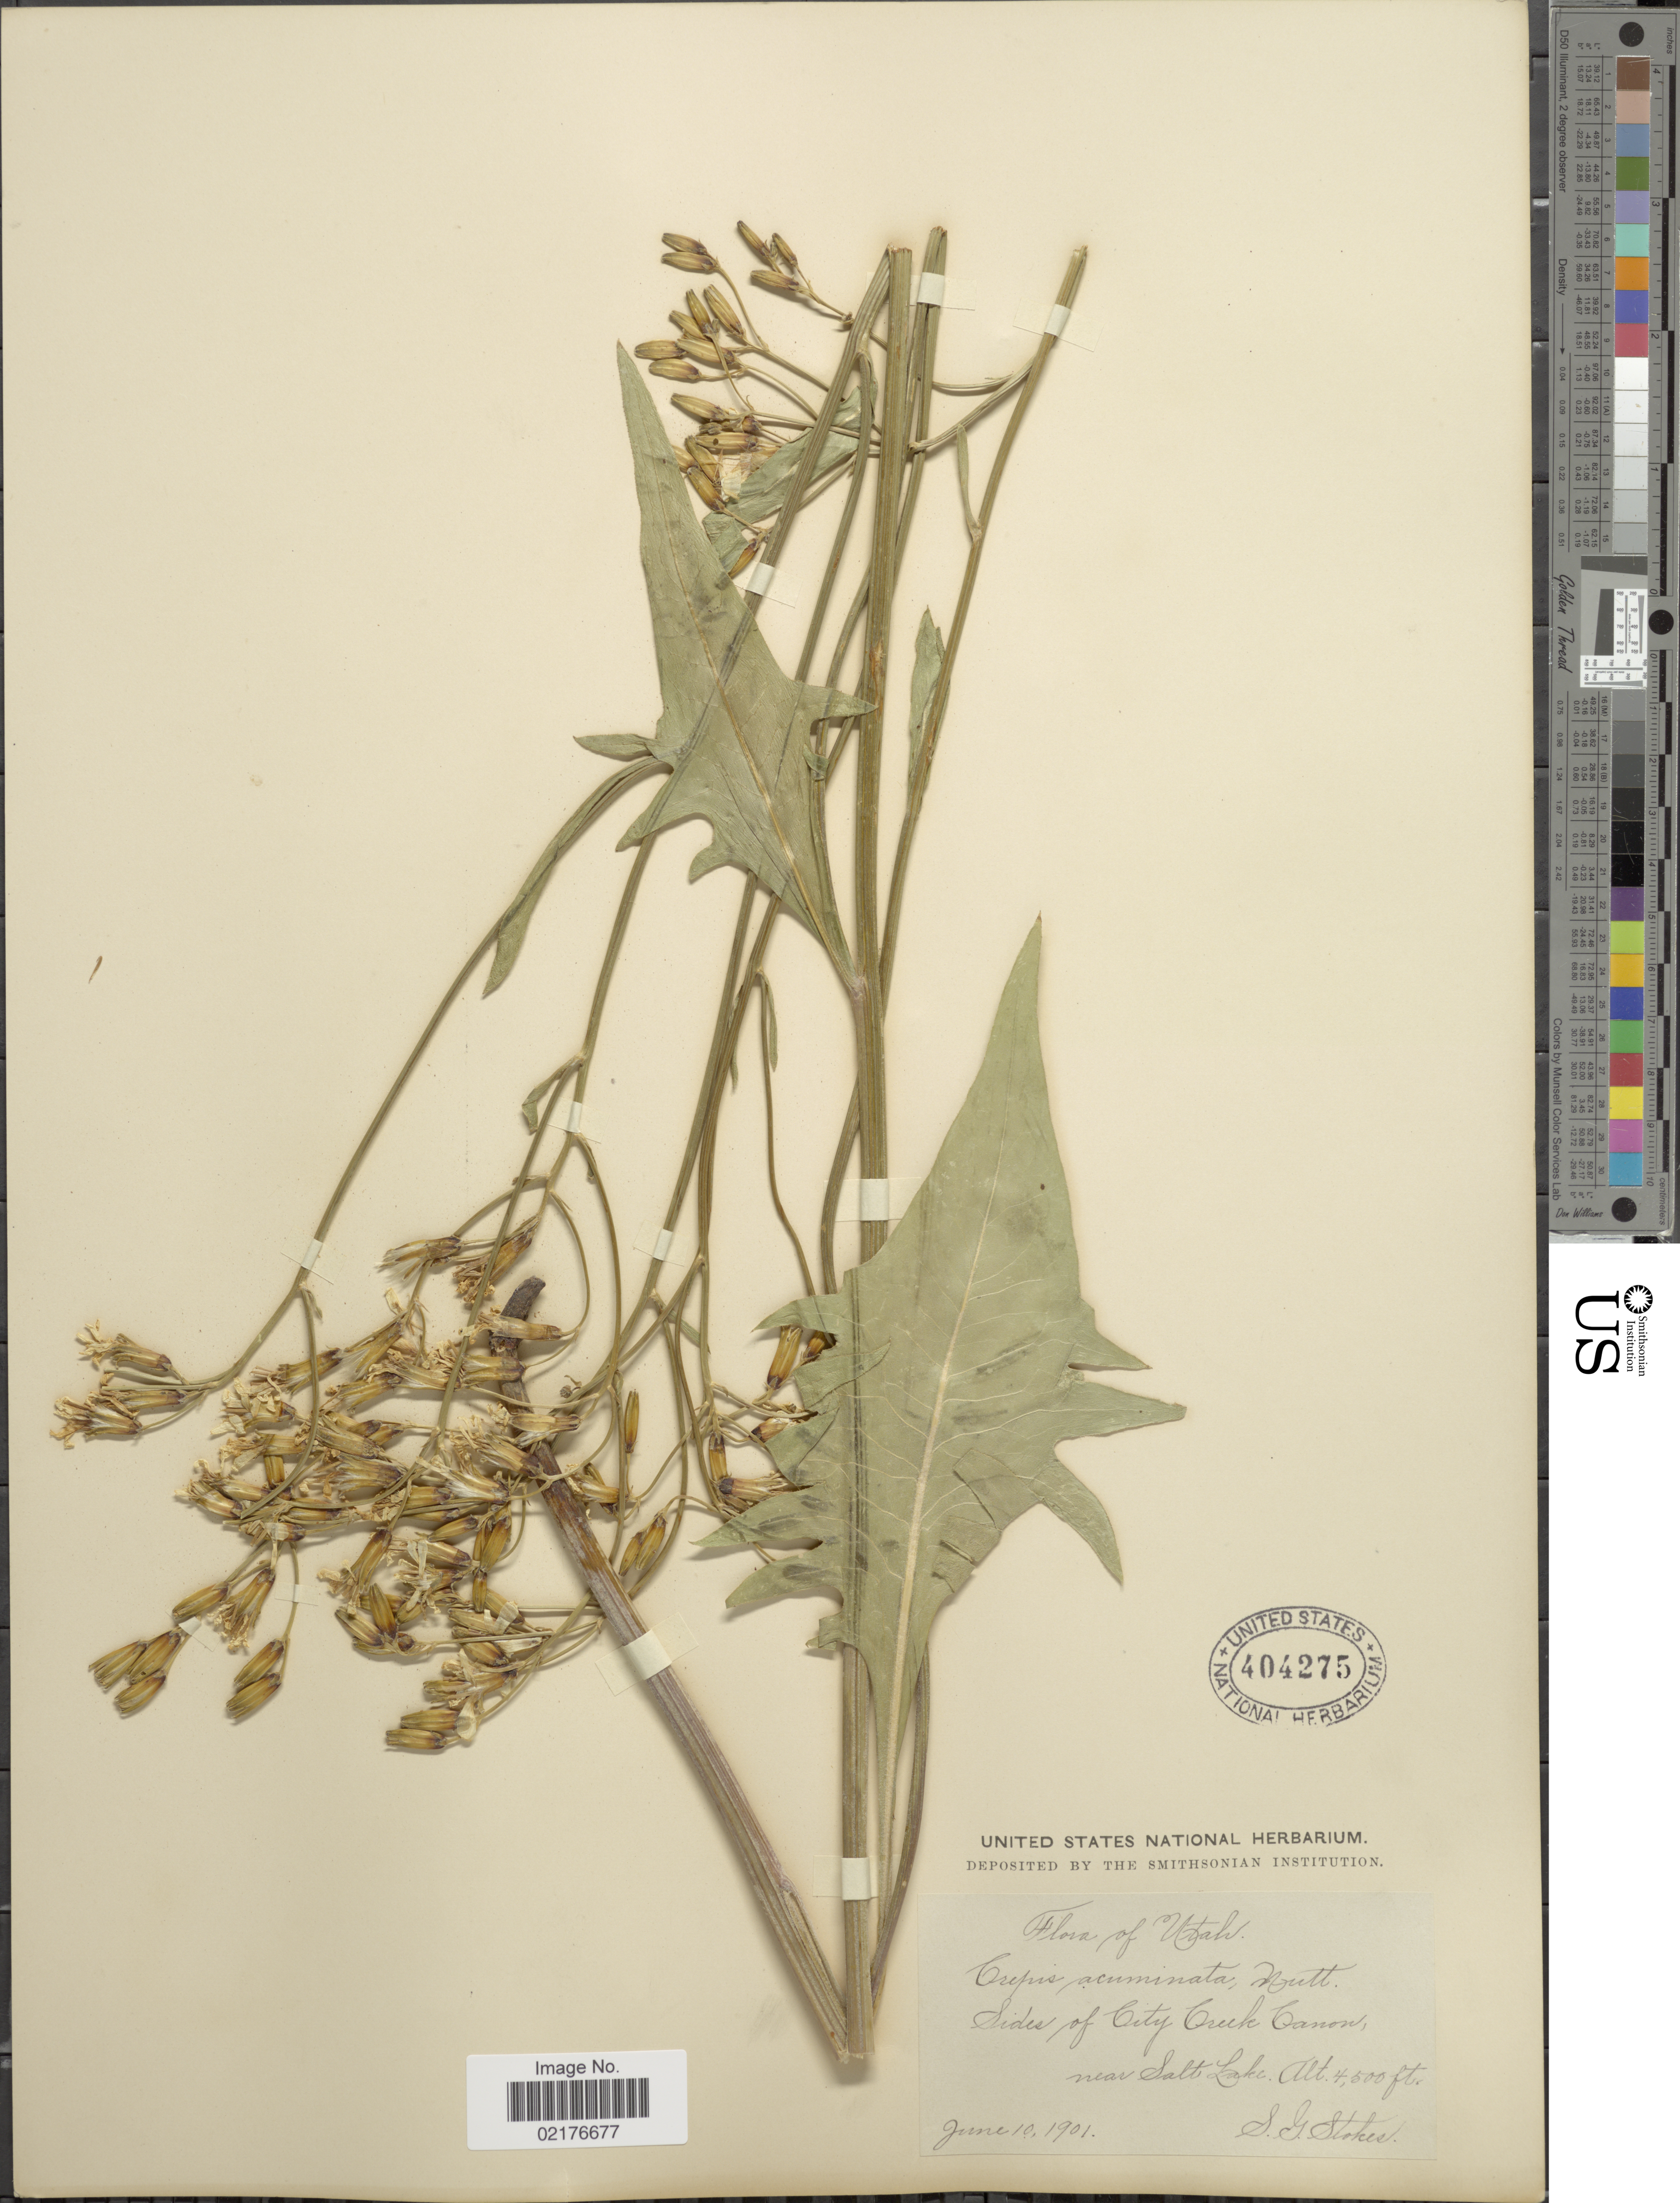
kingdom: Plantae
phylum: Tracheophyta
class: Magnoliopsida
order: Asterales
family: Asteraceae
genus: Crepis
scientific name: Crepis acuminata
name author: Nutt.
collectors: S. G. Stokes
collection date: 1901-06-10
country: United States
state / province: Utah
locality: Sides of City Creek Canon, near Salt Lake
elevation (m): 1372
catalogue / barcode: US 404275